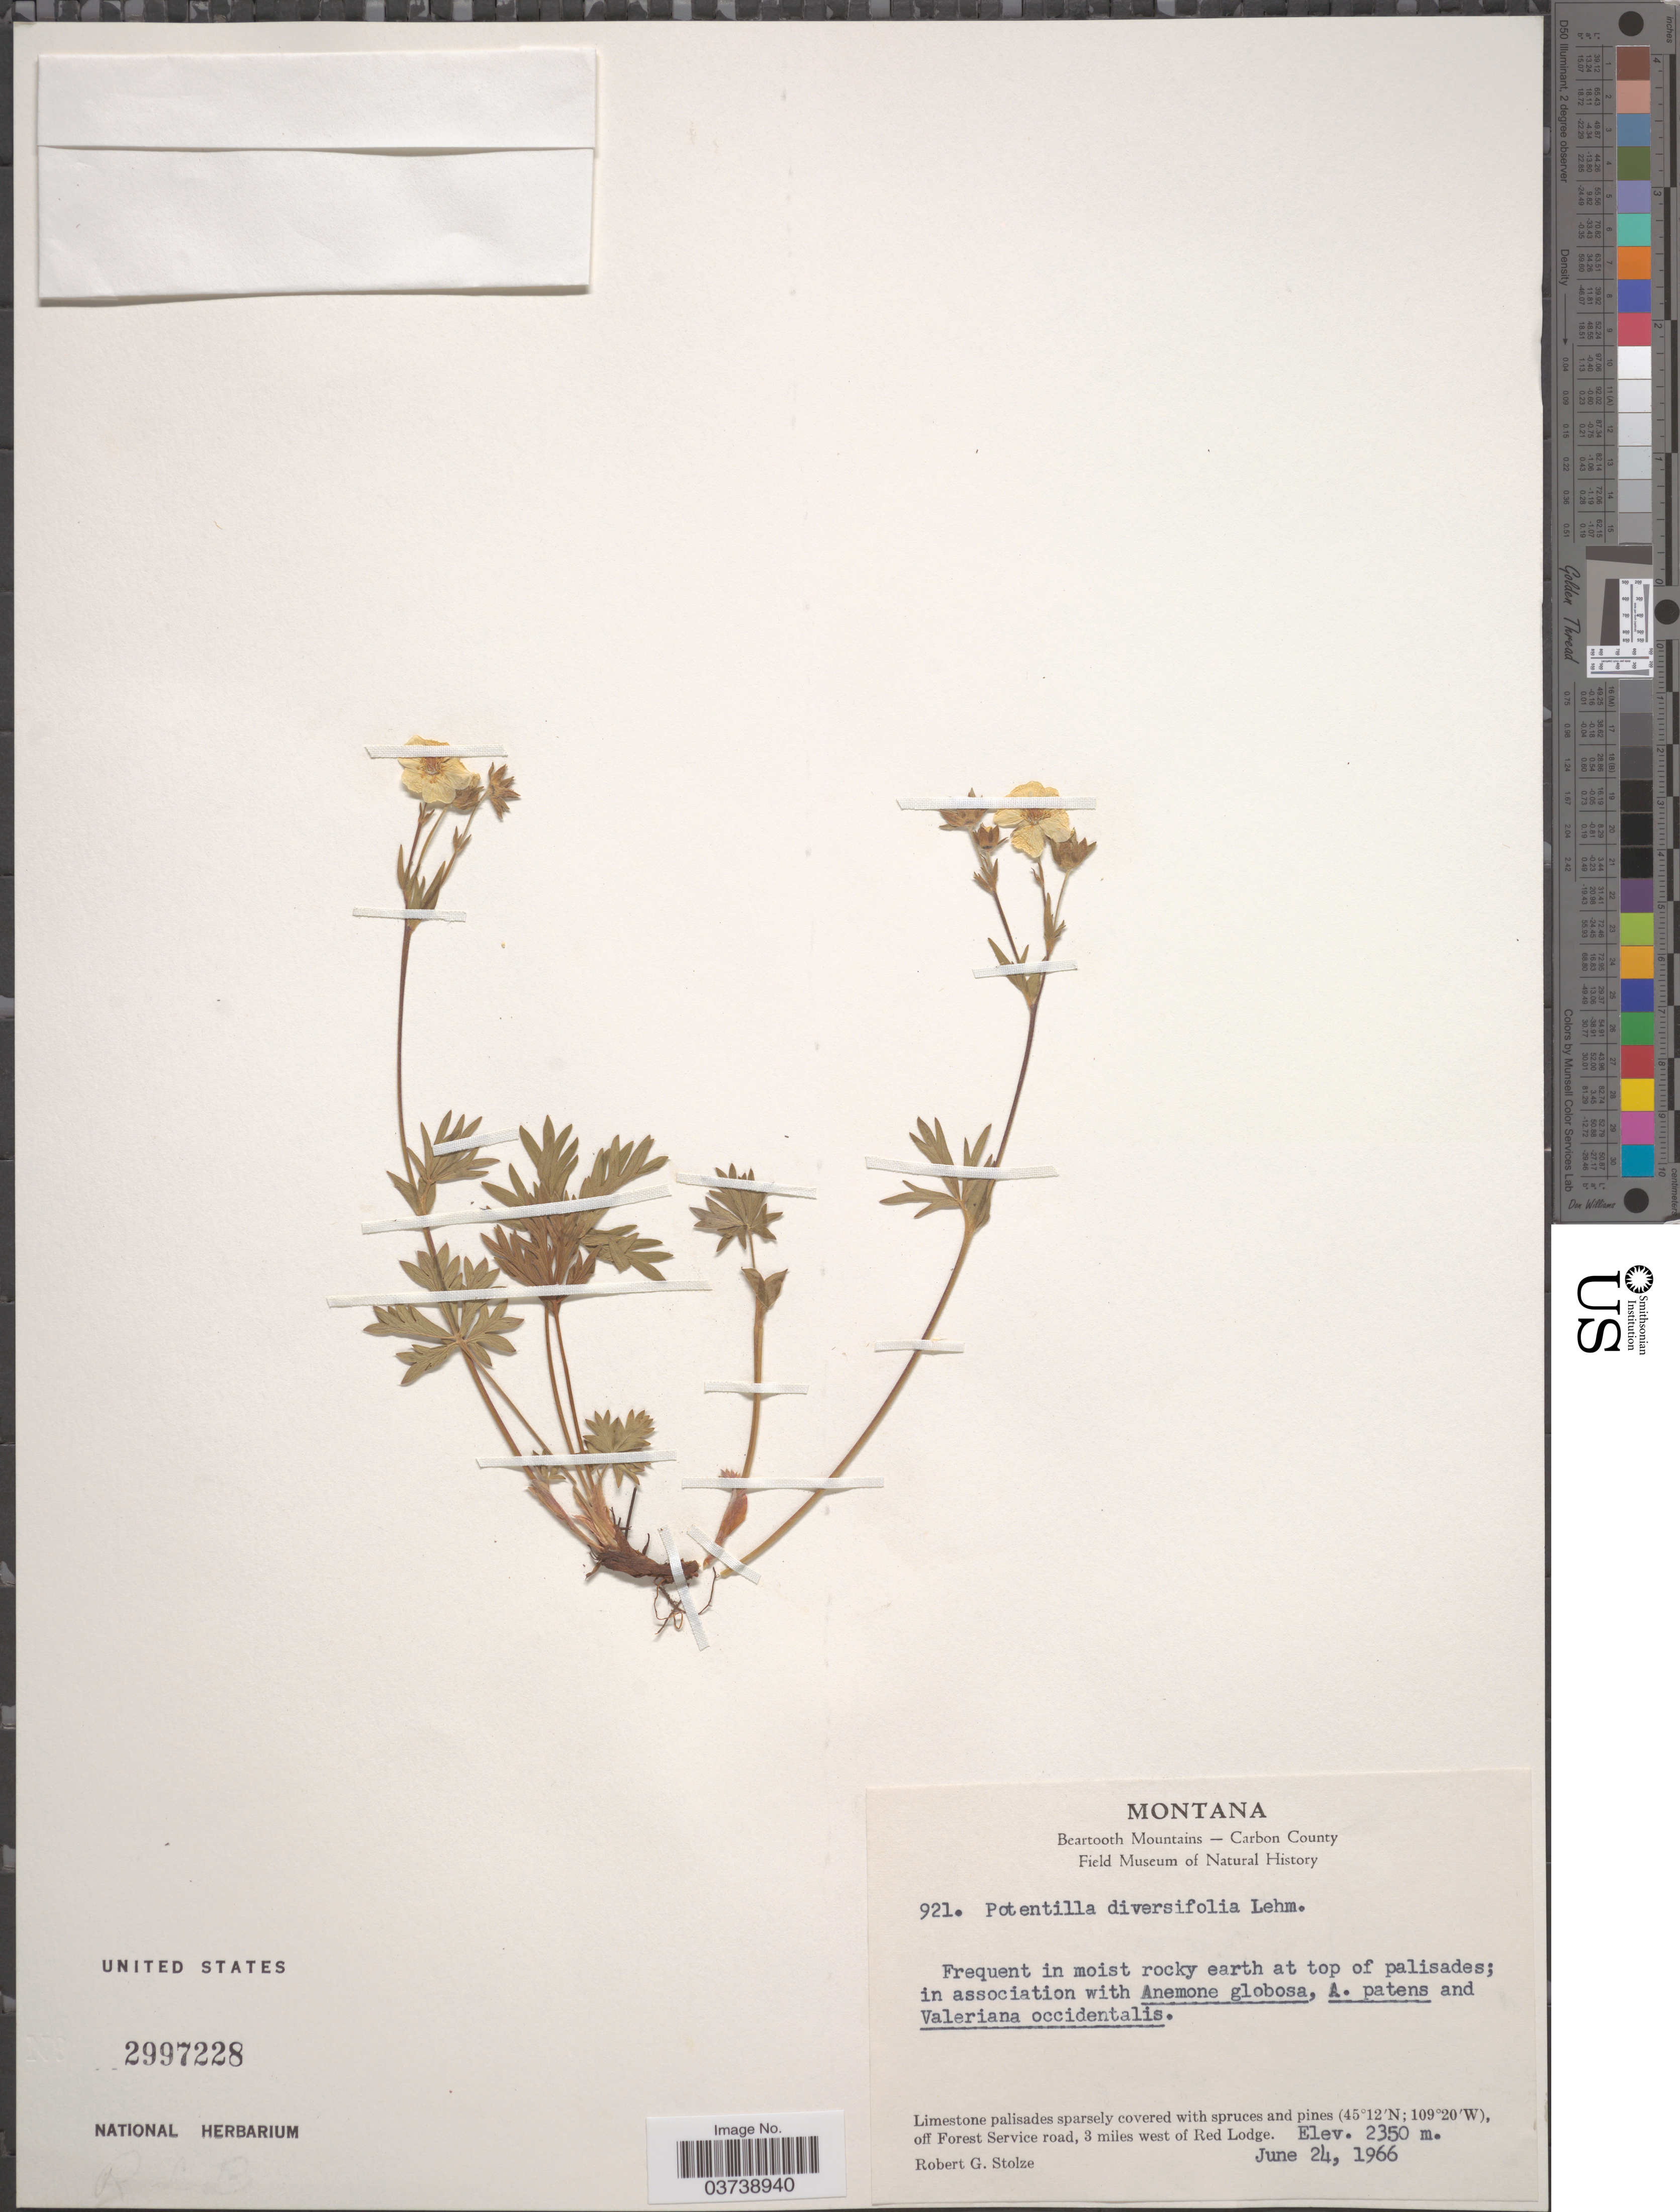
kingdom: Plantae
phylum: Tracheophyta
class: Magnoliopsida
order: Rosales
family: Rosaceae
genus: Potentilla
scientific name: Potentilla diversifolia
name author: Lehm.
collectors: R. G. Stolze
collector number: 921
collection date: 1966-06-24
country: United States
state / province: Montana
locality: Beartooth Mountains - Carbon County. Off Forest Service road, 3 miles west of Red Lodge.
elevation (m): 2350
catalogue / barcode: US 2997228